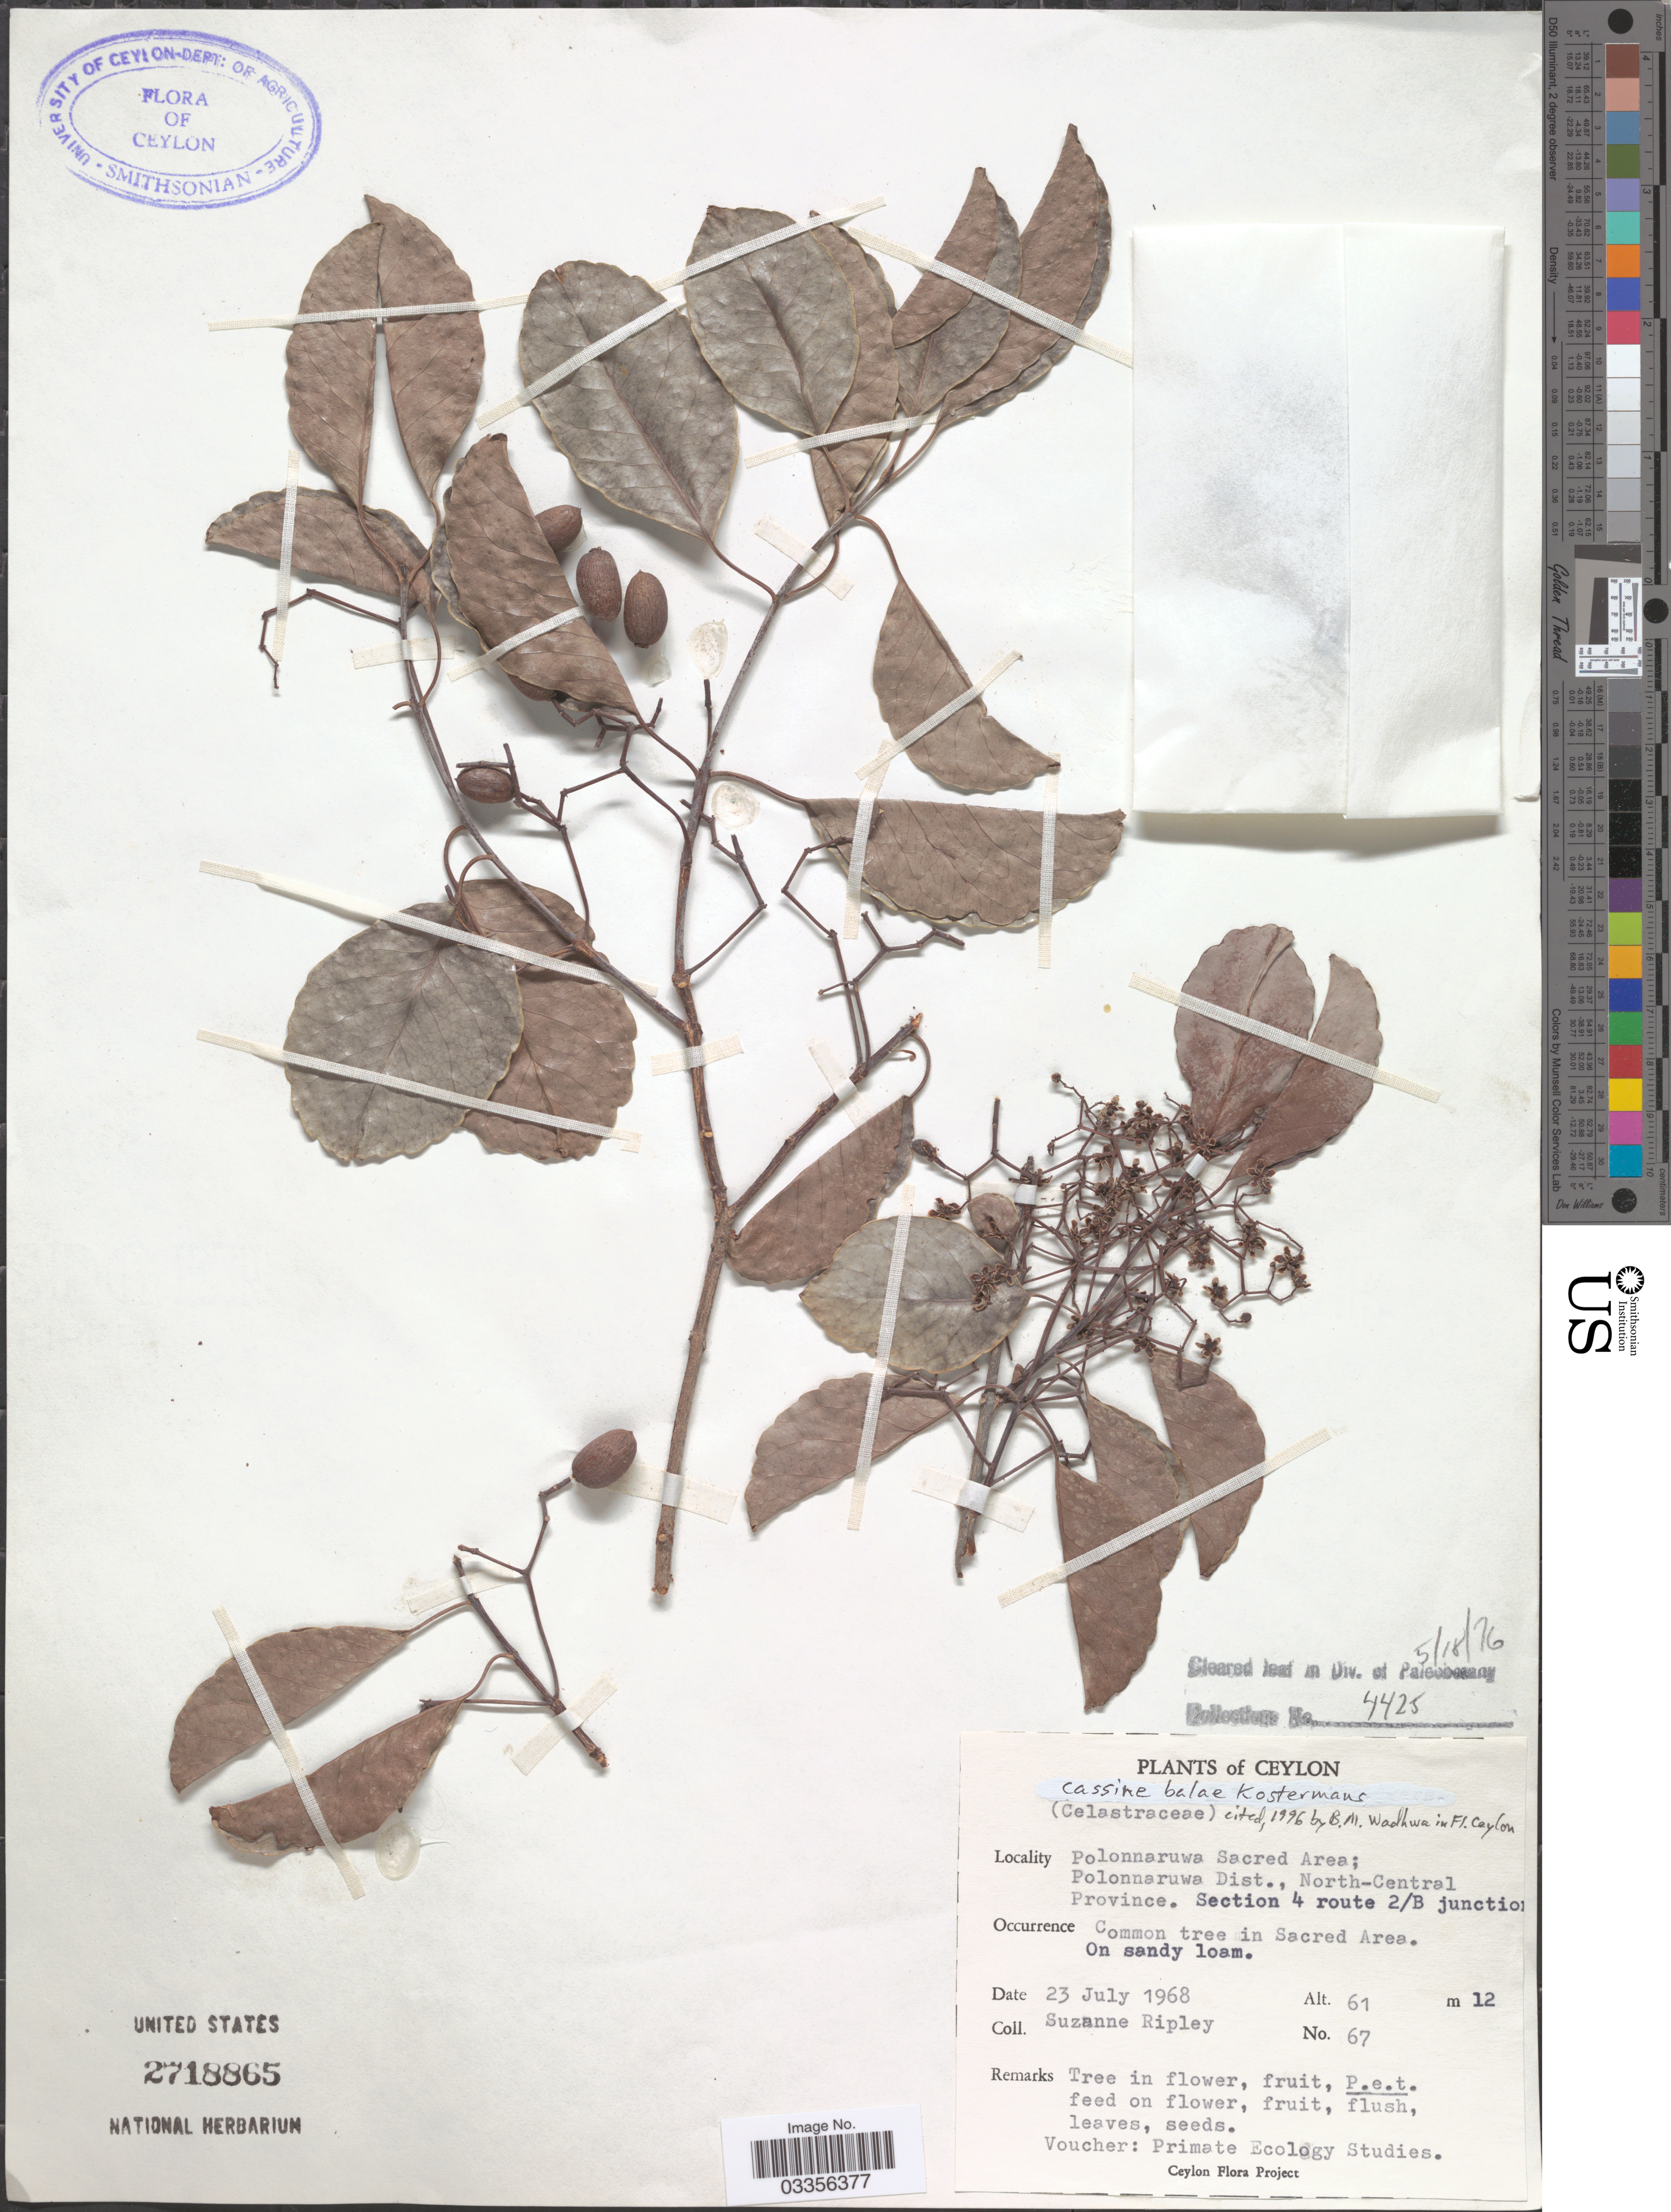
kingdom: Plantae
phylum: Tracheophyta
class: Magnoliopsida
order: Celastrales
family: Celastraceae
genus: Cassine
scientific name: Cassine balae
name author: Kosterm.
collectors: S. Ripley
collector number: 67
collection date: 1968-07-23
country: Sri Lanka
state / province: North Central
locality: Ceylon. Polonnaruwa Sacred Area; Polonnaruwa Dist. Section 4 route 2/B junction.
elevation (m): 61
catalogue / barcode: US 2718865